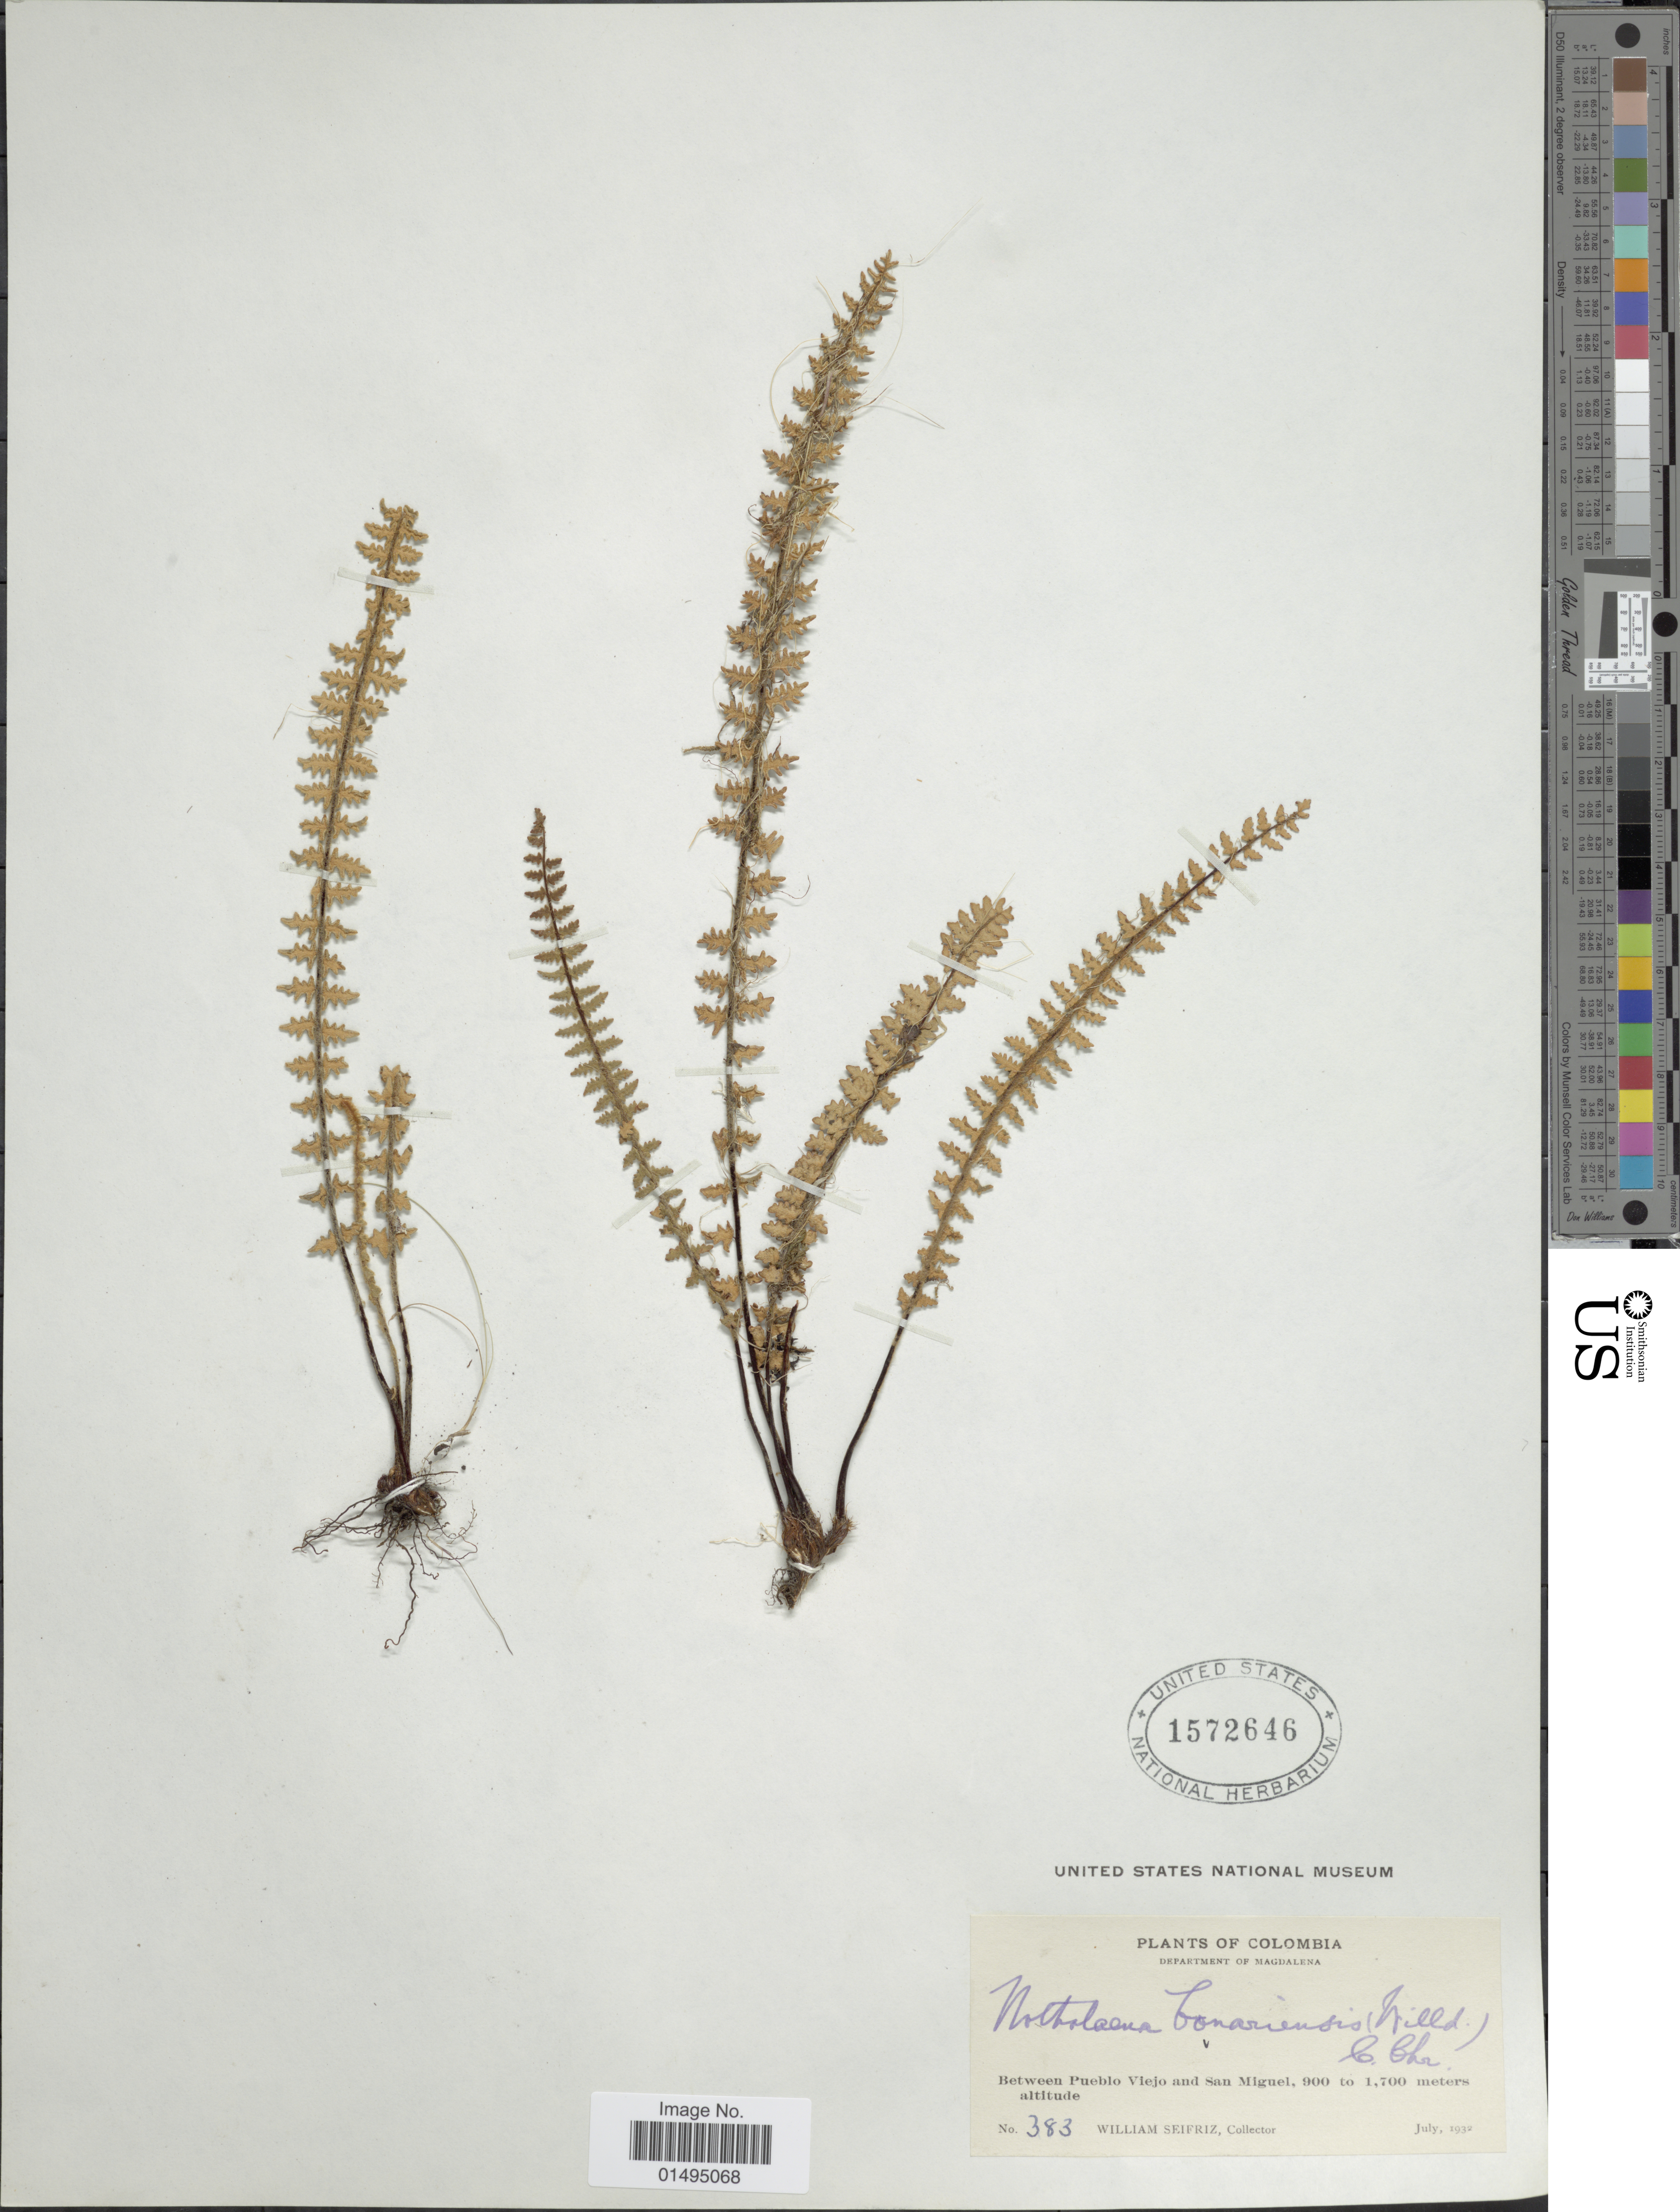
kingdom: Plantae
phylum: Tracheophyta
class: Polypodiopsida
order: Polypodiales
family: Pteridaceae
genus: Myriopteris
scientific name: Myriopteris aurea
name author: (Poir.) Grusz & Windham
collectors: W. Seifriz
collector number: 383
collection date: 1932-07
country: Colombia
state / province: Magdalena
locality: Department of Magdalena, between Puebla Viejo and San Miguel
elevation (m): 900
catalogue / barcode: US 1572646